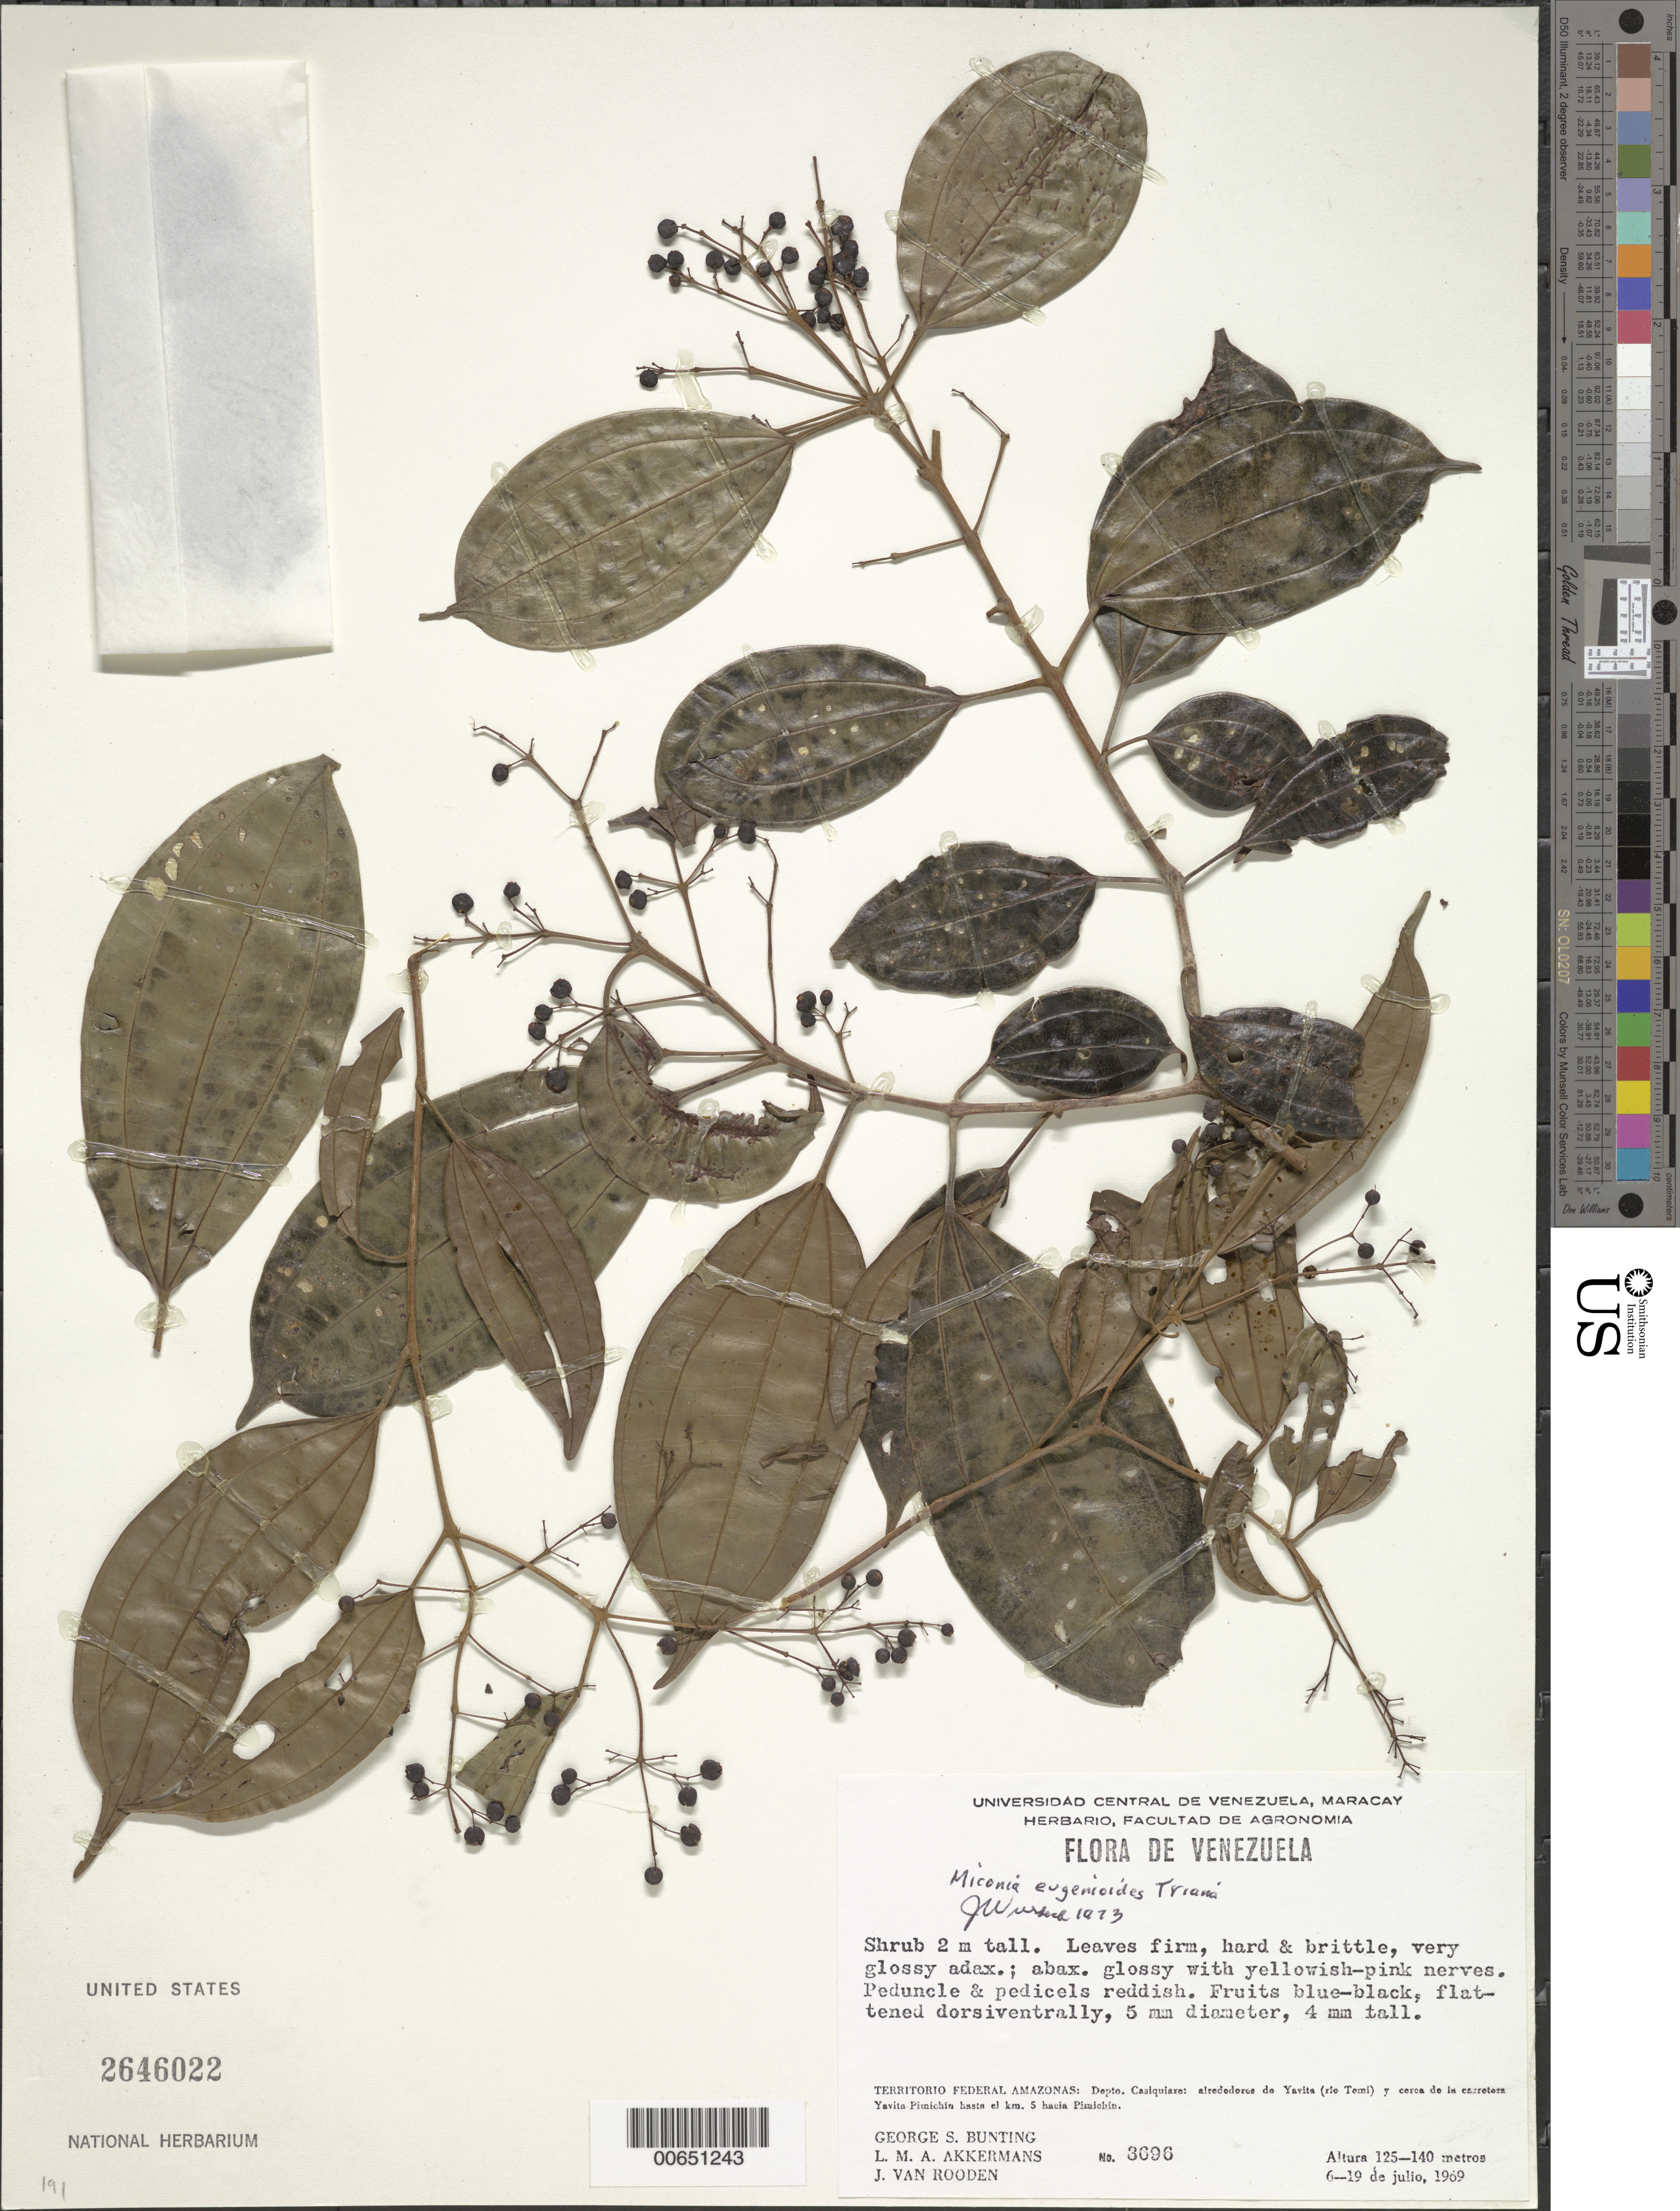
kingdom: Plantae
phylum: Tracheophyta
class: Magnoliopsida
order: Myrtales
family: Melastomataceae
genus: Miconia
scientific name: Miconia eugenioides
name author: Triana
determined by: Wurdack, John J., (US), US (UNITED STATES)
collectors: G. S. Bunting, L. M. Akkermans & J. Van Rooden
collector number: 3696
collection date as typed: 6-Jul-69 to 19-Jul-69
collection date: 1969-07-06/1969-07-19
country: Venezuela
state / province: Amazonas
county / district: Maroa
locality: Yavita (Río Temi), y cerca de la carretera Yavita Pimichin hasta el km 5 hacia Pimichin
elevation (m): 125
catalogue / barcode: US 2646022